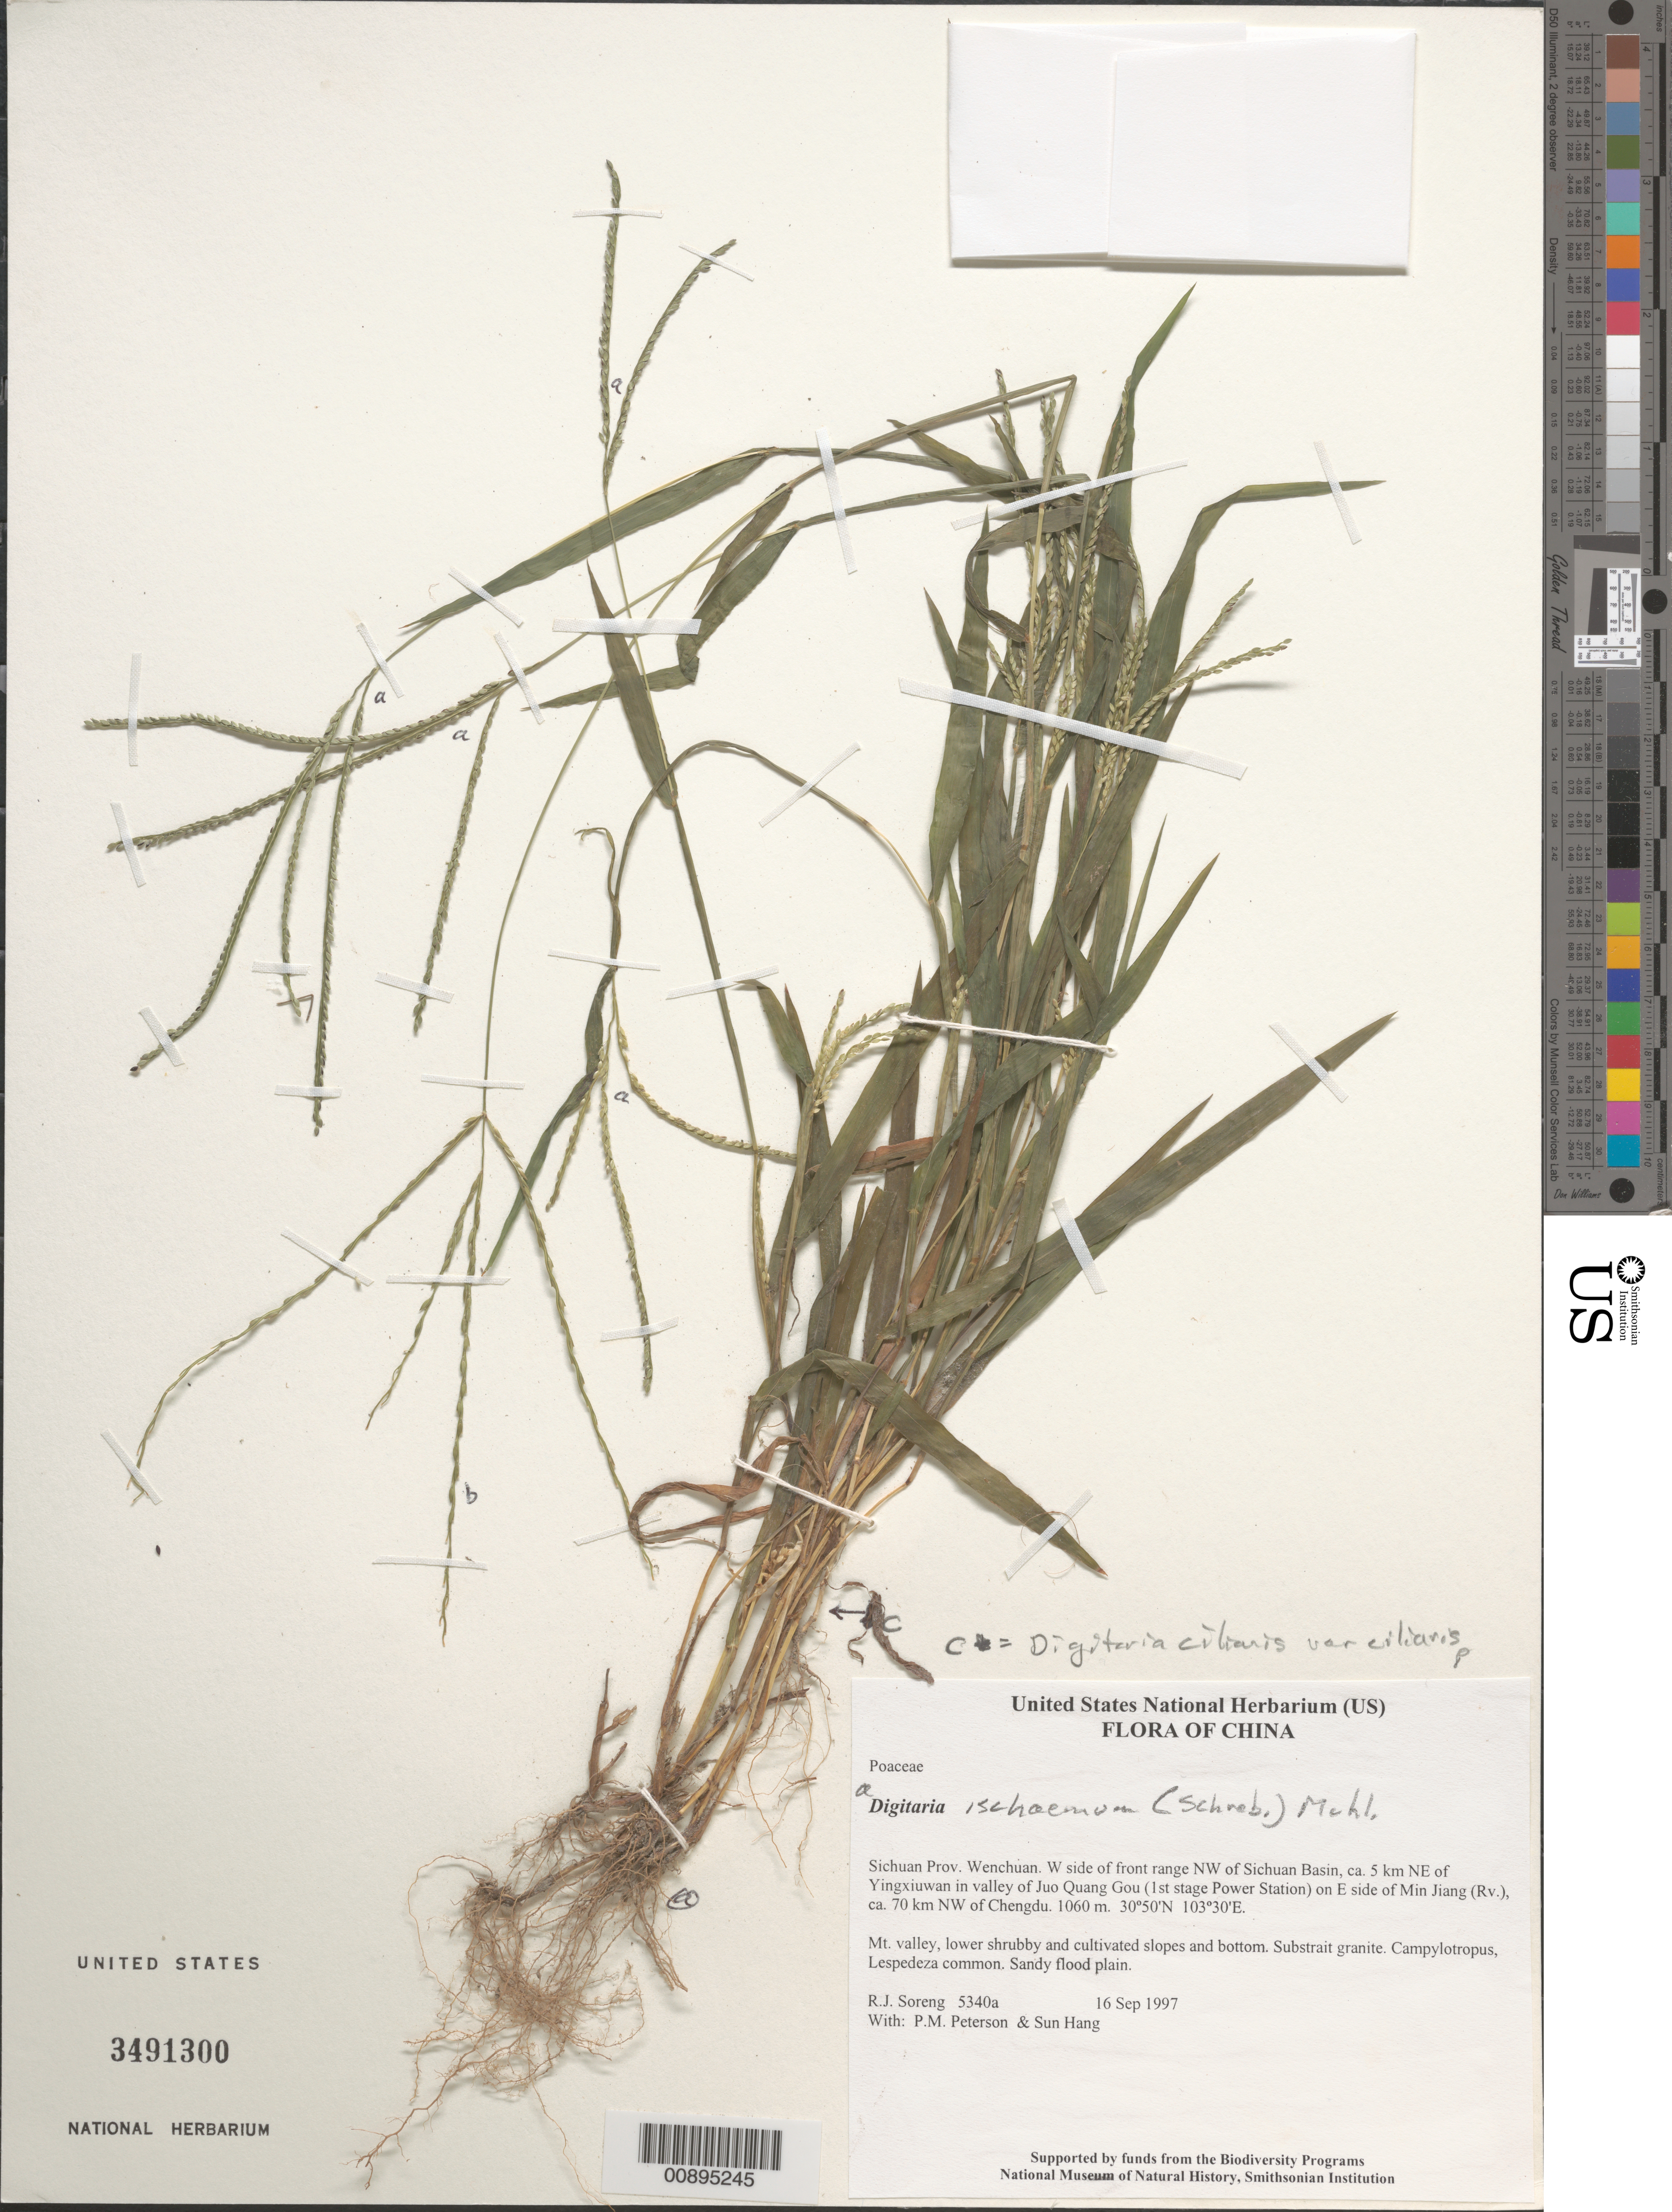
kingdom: Plantae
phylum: Tracheophyta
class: Liliopsida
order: Poales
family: Poaceae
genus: Digitaria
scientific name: Digitaria ischaemum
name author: (Schreber) Schreber ex Muhl.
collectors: R. J. Soreng, P. M. Peterson & Sun Hang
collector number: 5340a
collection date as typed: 16 Sep 1997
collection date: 1997-09-16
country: China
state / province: Sichuan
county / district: Wenchuan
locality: W side of front range NW of Sichuan Basin, ca. 5 km NE of Yingxiuwan in valley of Juo Quang Gou (1st stage Power Station) on E side of Min Jiang (Rv.), ca. 70 km NW of Chengdu.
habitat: Mt. valley, lower shruby and cultivated slopes and bottom. Substrait granite. Campylotropus, Lespedeza common.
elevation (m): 1060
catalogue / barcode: US 3491300